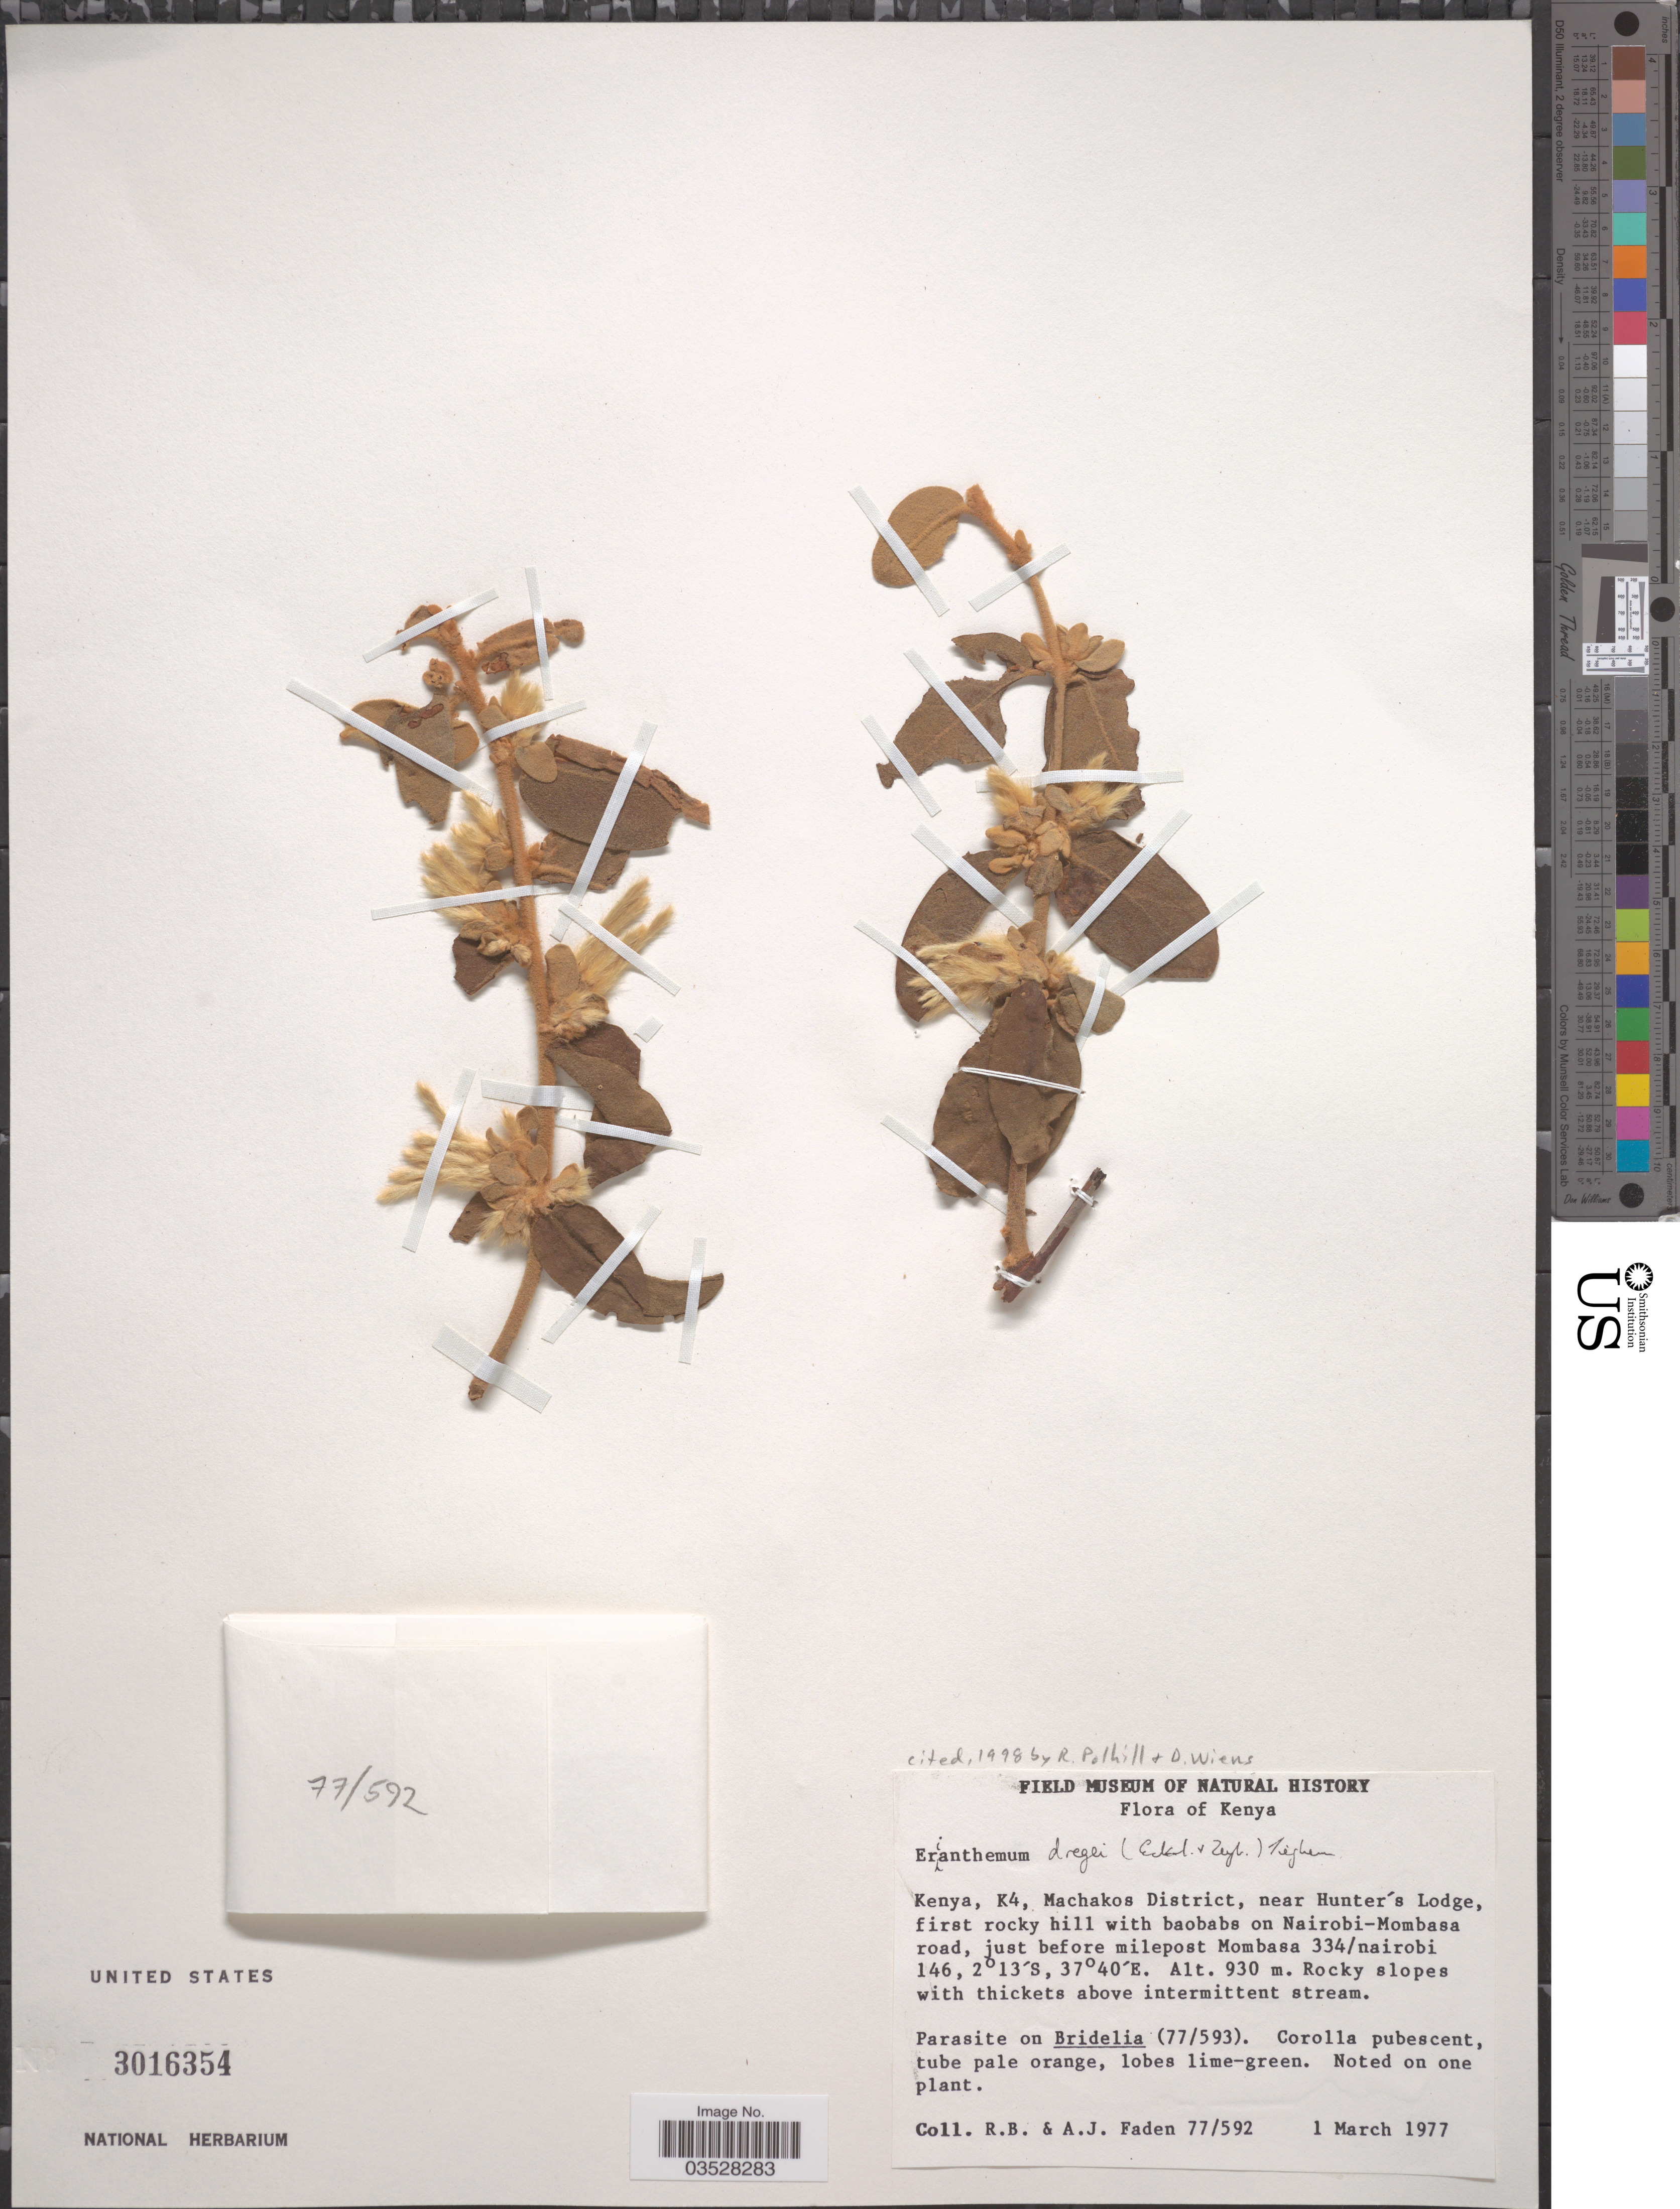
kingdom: Plantae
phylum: Tracheophyta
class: Magnoliopsida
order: Santalales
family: Loranthaceae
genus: Erianthemum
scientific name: Erianthemum dregei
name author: (Eckl. & Zeyh.) Tiegh.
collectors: R. B. Faden & A. J. Faden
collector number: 77/592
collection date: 1977-03-01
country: Kenya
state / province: Machakos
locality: K4, Machakos District, near Hunter's Lodge, first rocky hill with baobabs on Nairobi-Mombasa road, just before milepost Mombasa 334/nairobi 146.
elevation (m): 930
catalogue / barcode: US 3016354